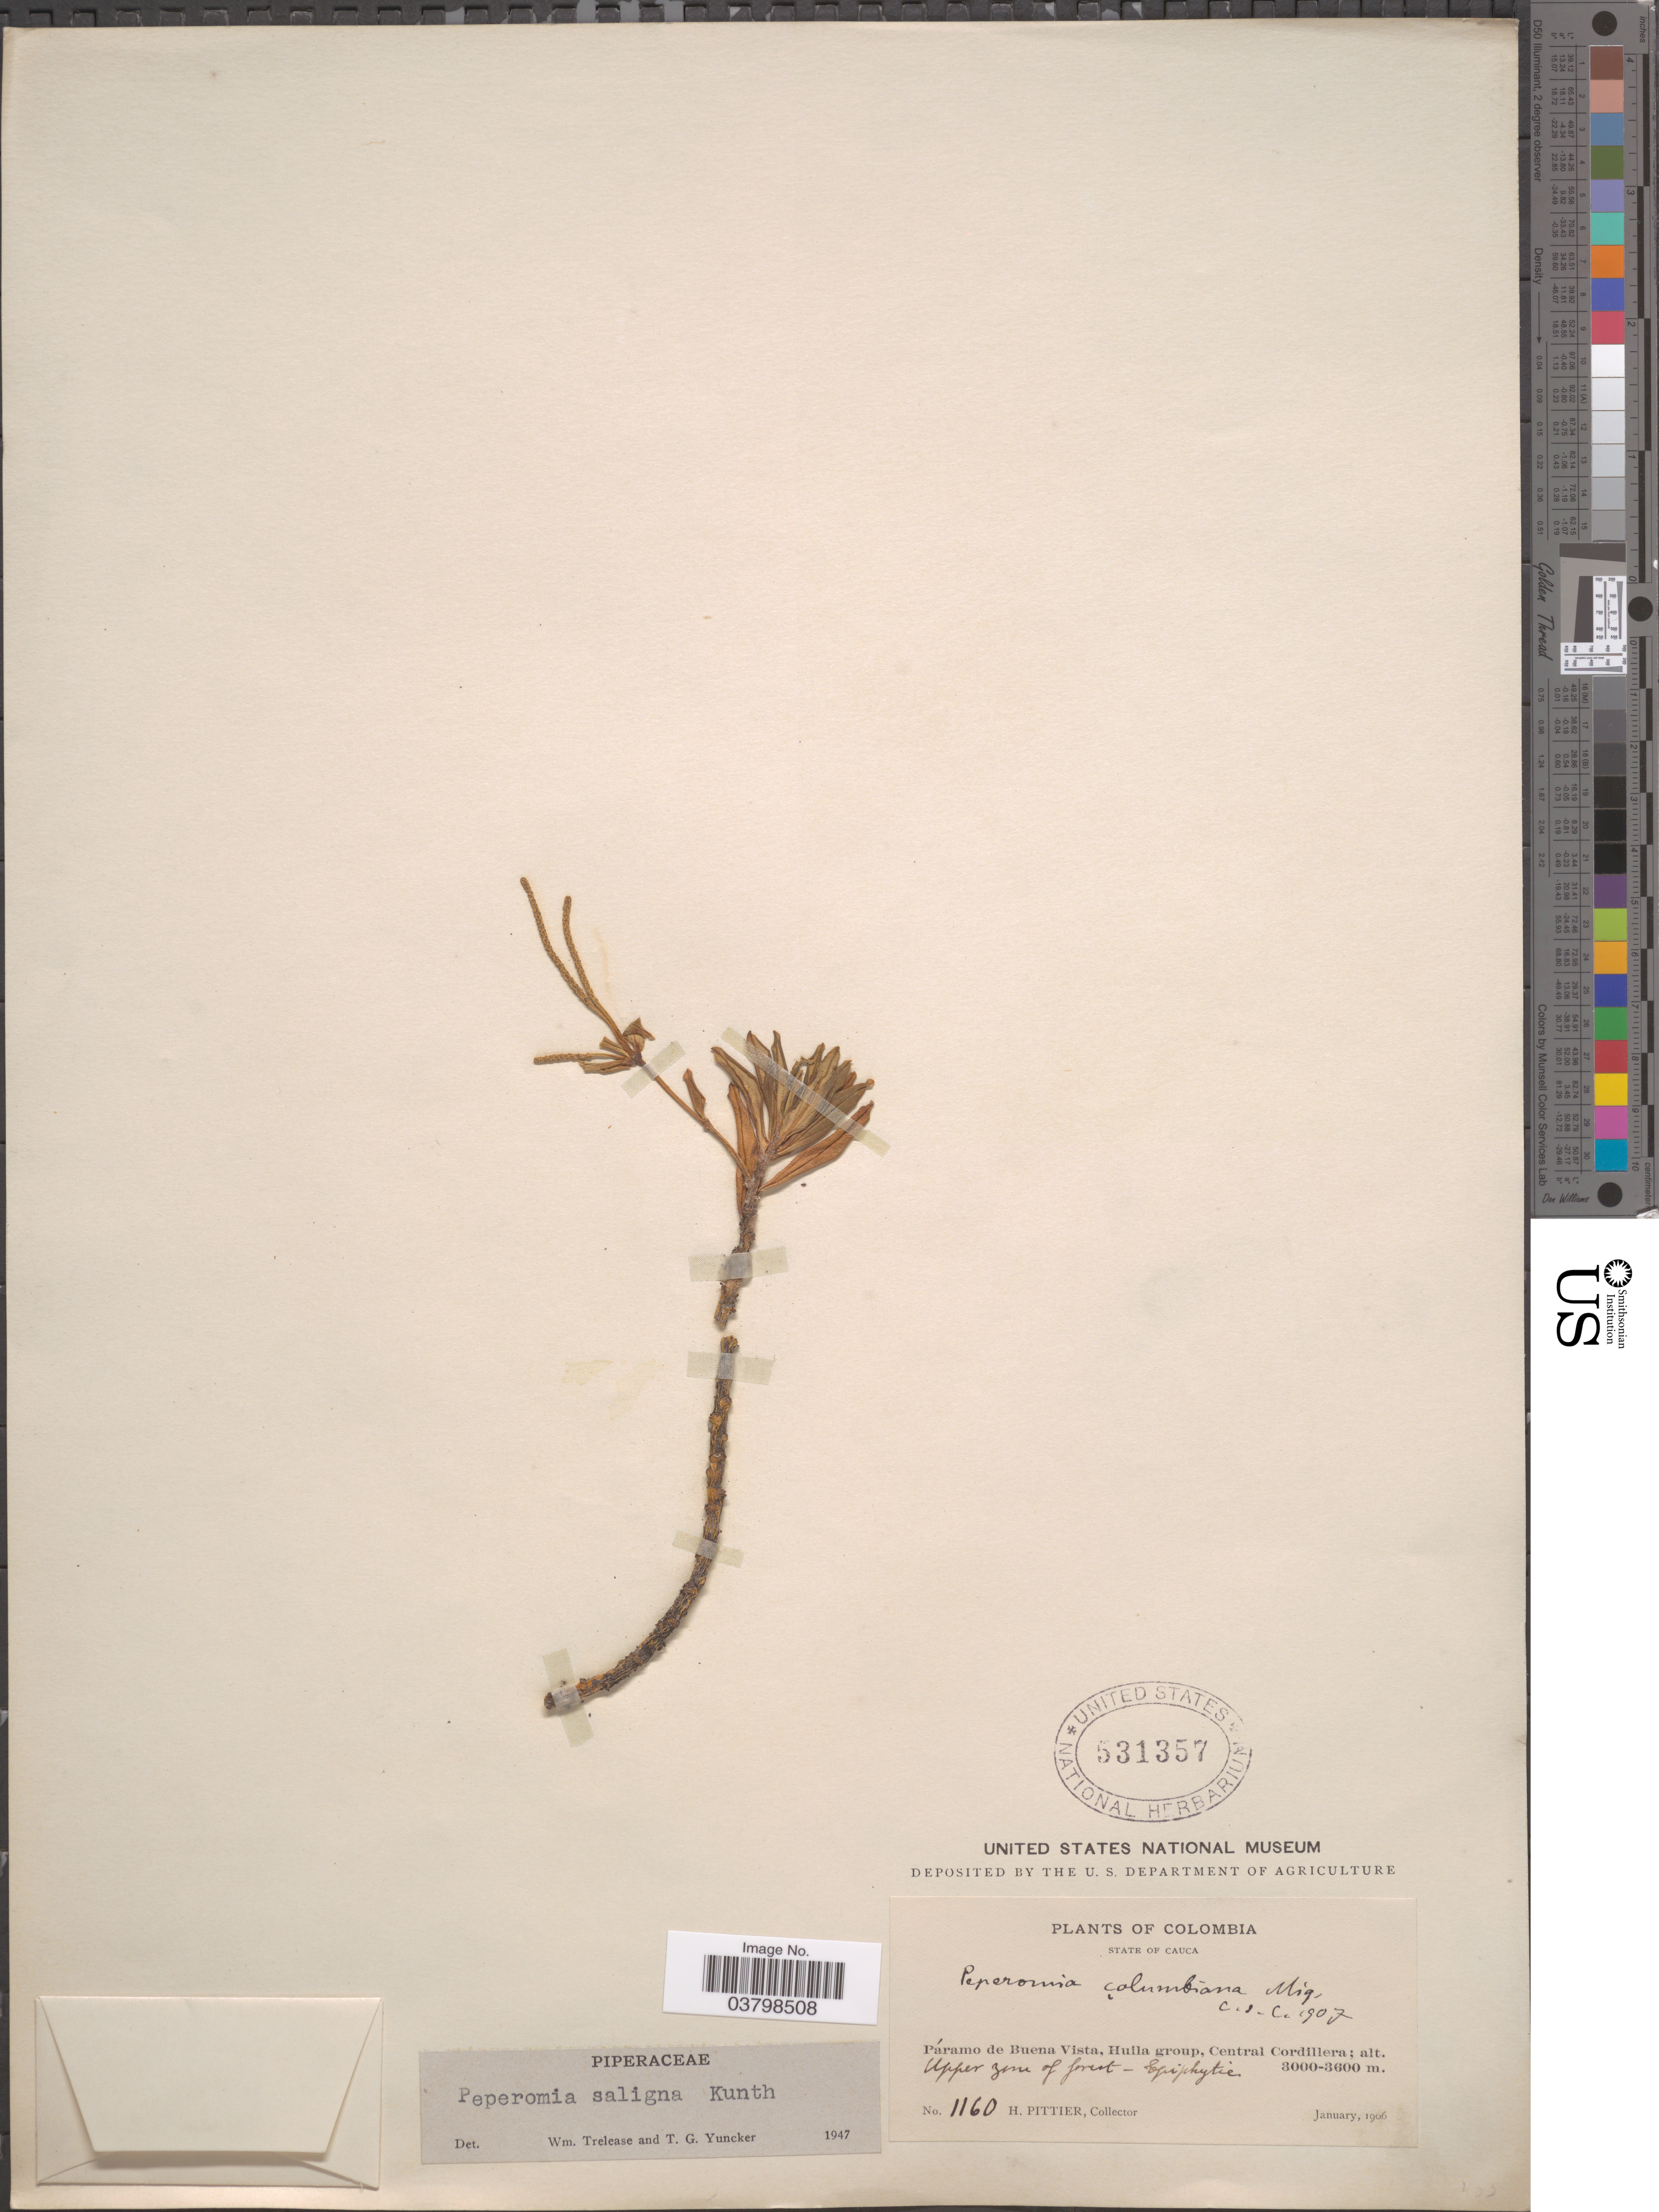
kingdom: Plantae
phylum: Tracheophyta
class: Magnoliopsida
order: Piperales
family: Piperaceae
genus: Peperomia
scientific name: Peperomia saligna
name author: Kunth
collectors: H. F. Pittier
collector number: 1160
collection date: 1906-01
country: Colombia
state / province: Cauca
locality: Páramo de Buena Vista, Huila group, Central Cordillera. Upper zone of forest.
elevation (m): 3000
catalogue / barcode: US 531357